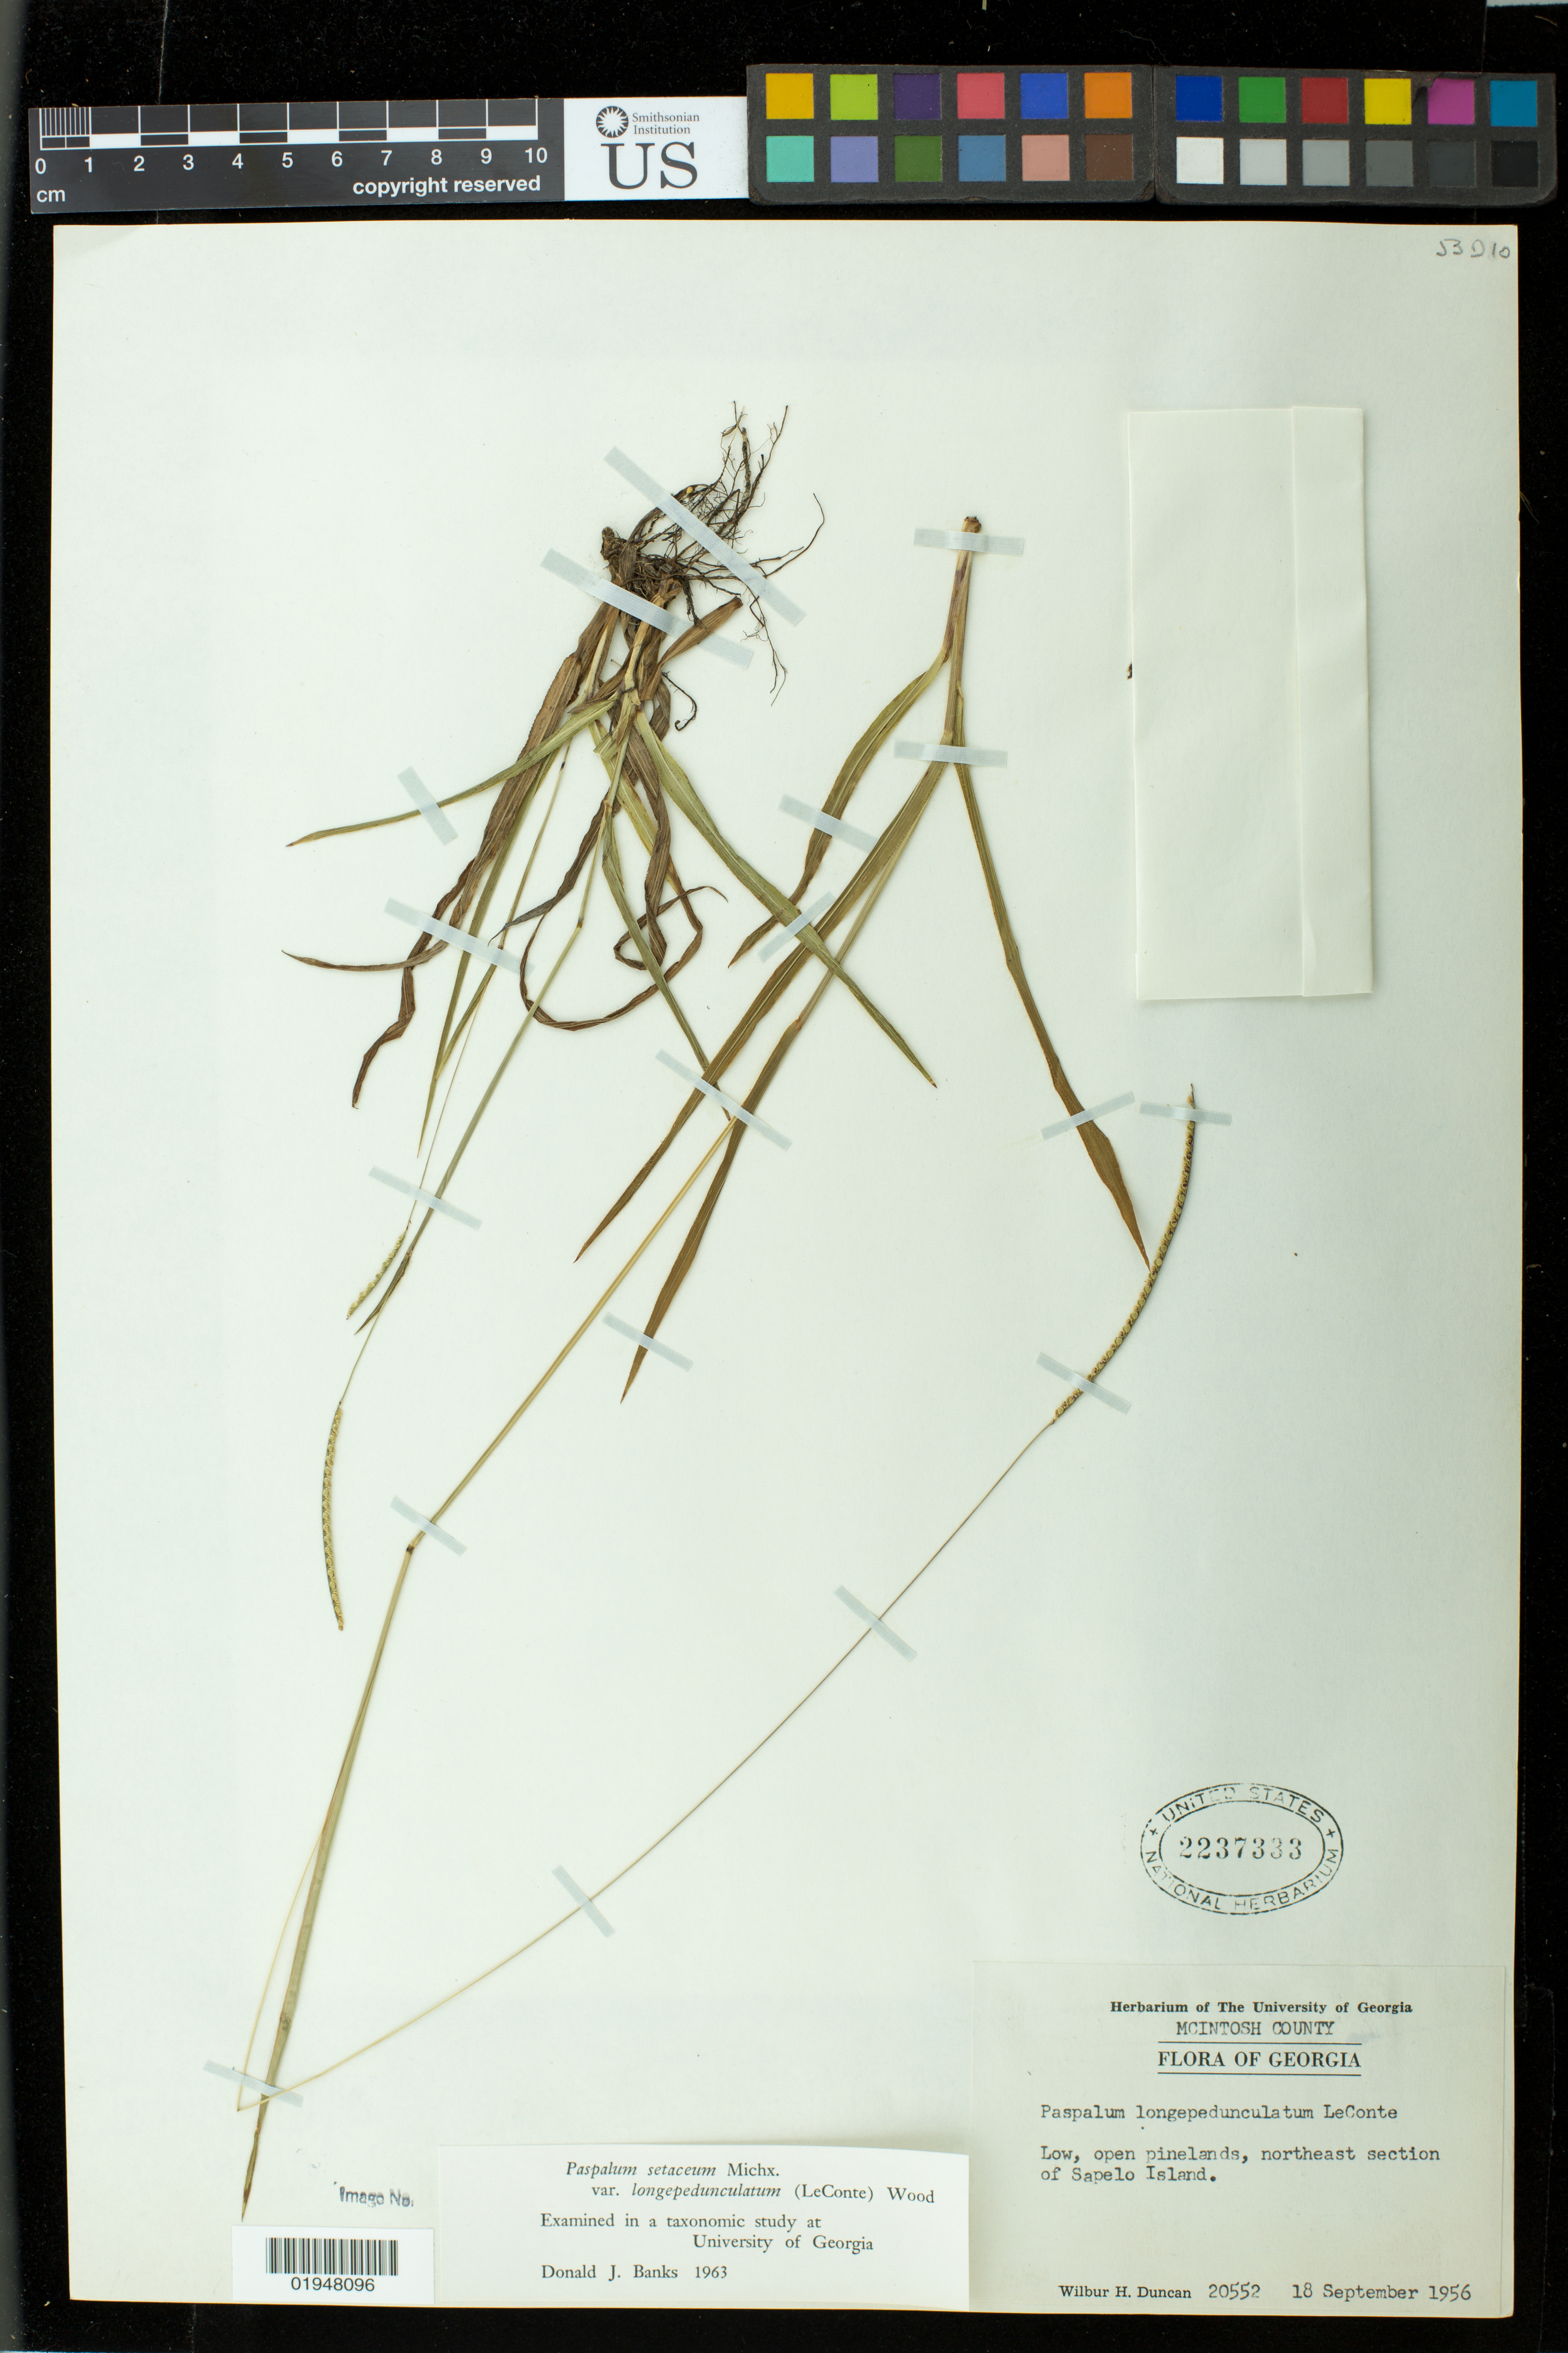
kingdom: Plantae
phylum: Tracheophyta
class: Liliopsida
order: Poales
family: Poaceae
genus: Paspalum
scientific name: Paspalum setaceum var. longepedunoulatum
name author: (Le Conte) Wood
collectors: W. H. Duncan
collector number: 20552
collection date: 1956-09-18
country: United States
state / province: Georgia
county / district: McIntosh County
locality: Northeast section of Sapelo Island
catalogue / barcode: US 2237333